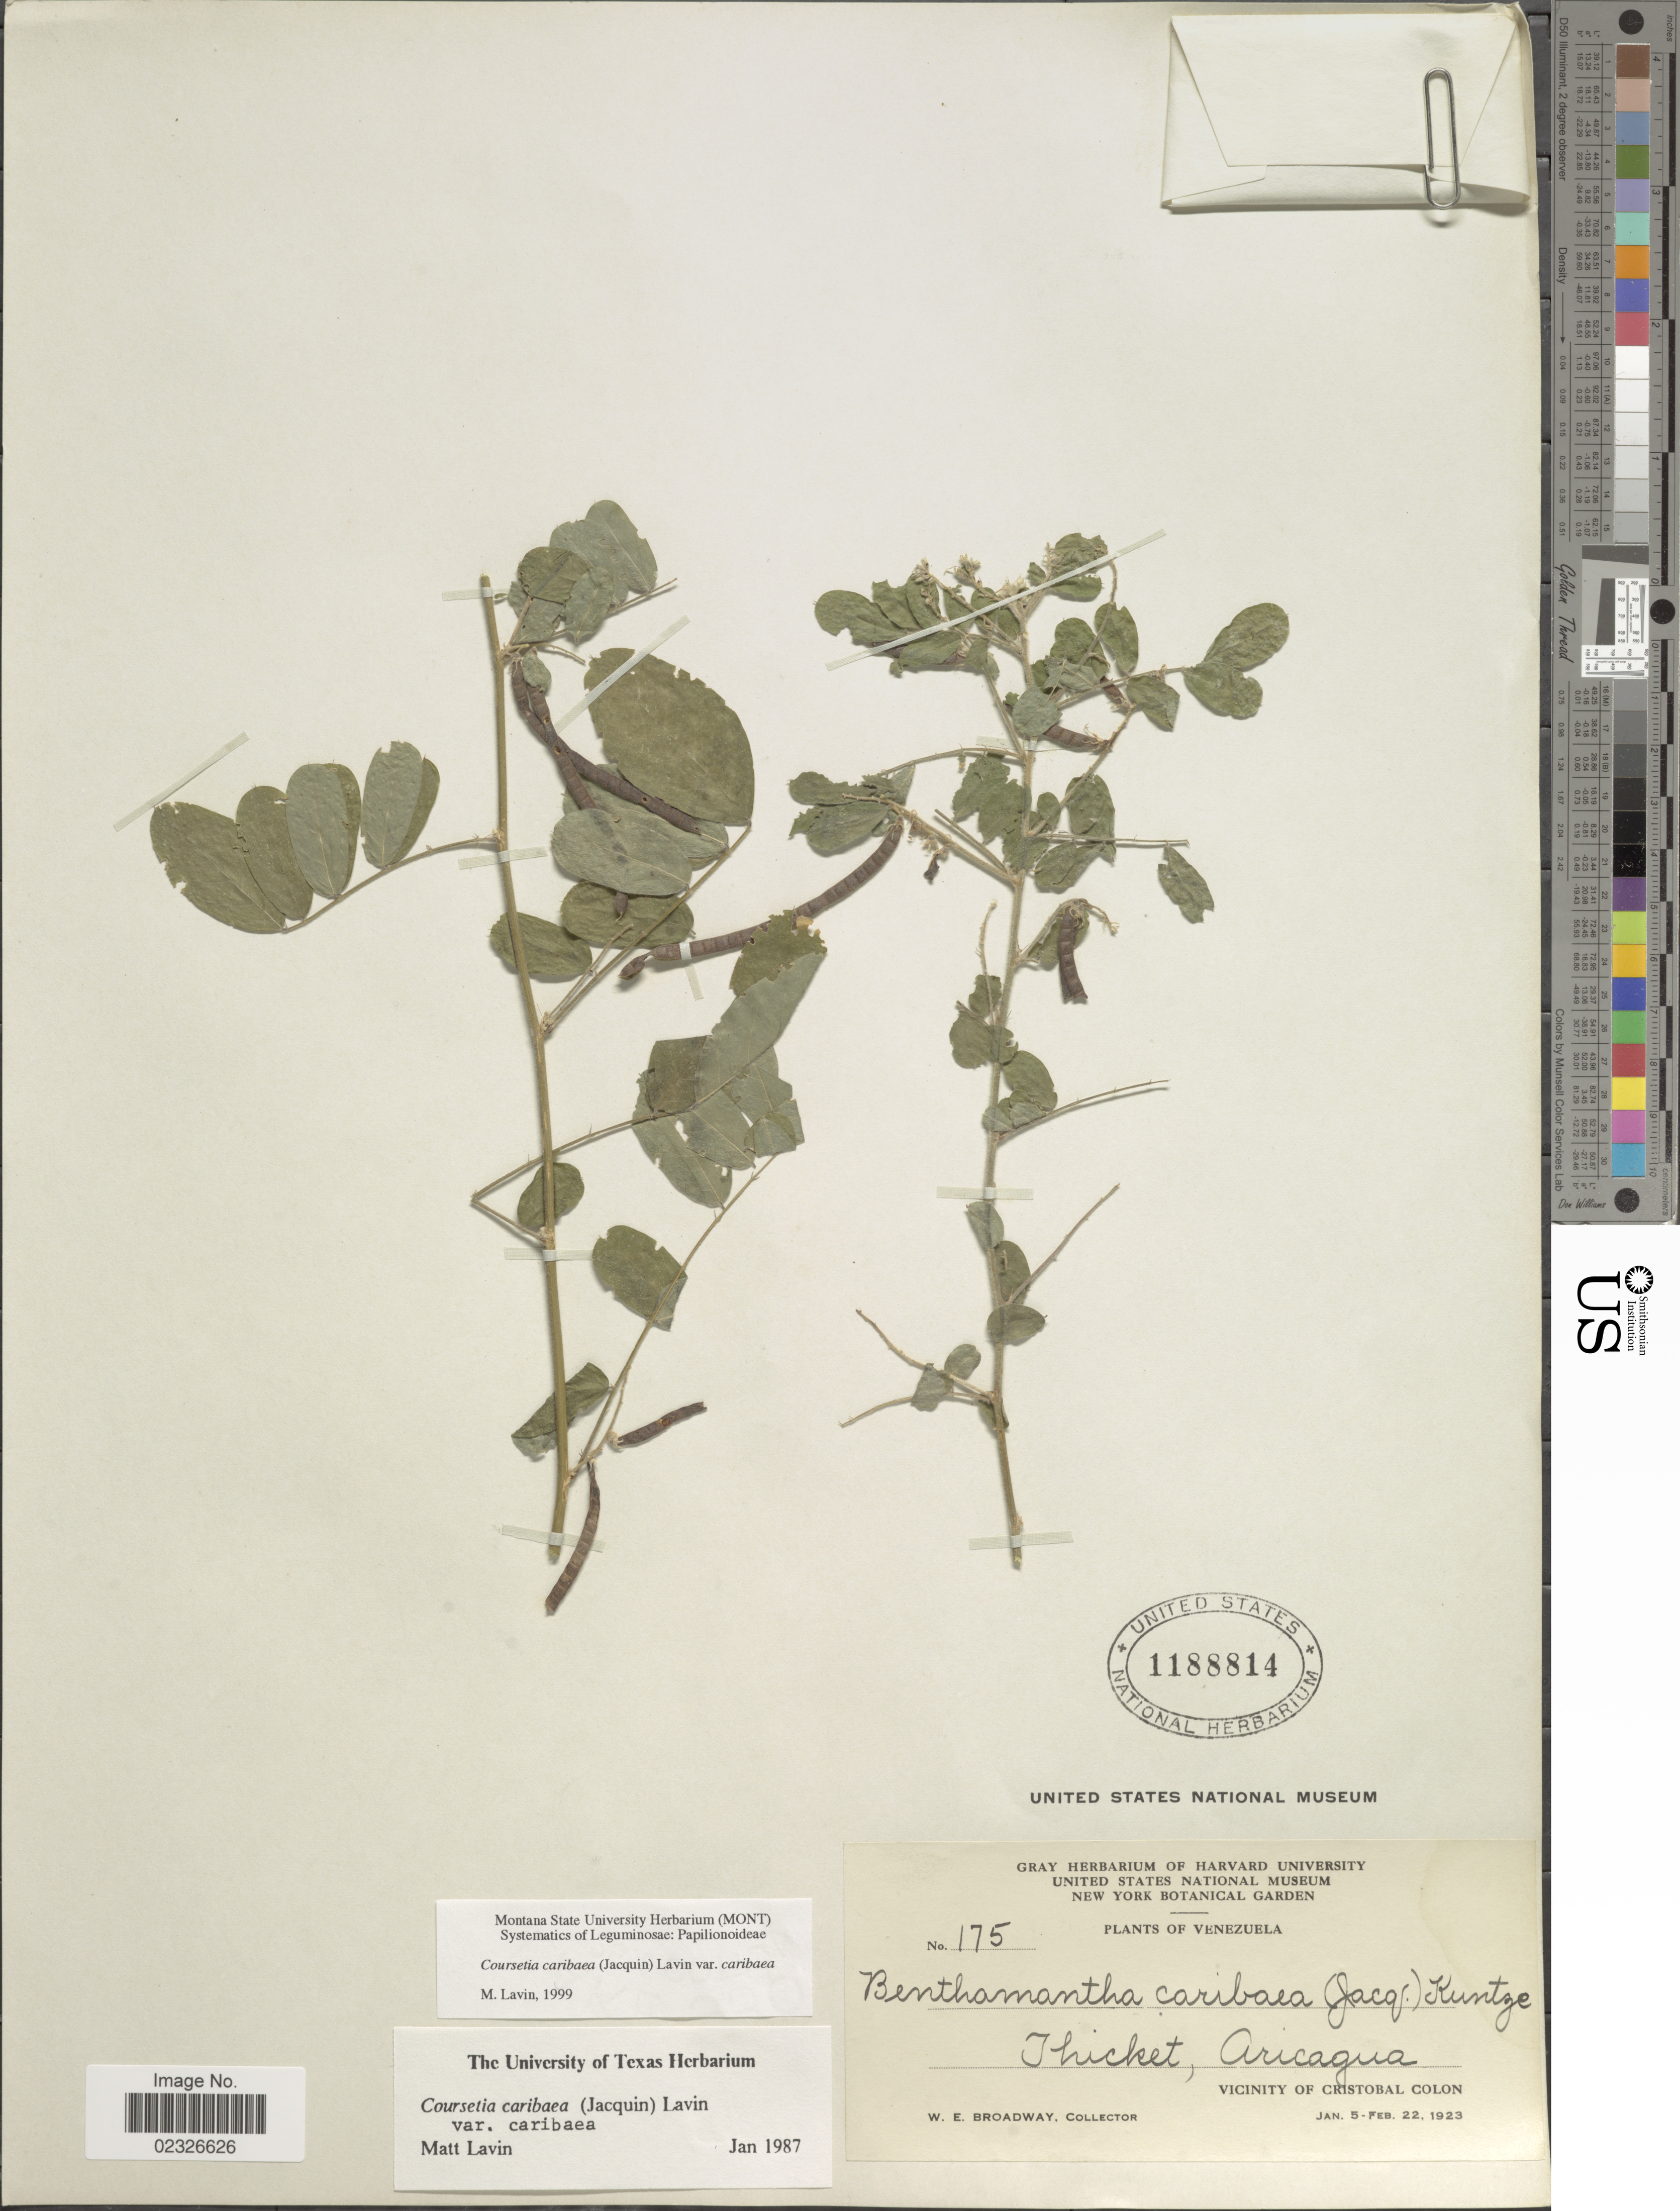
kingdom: Plantae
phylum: Tracheophyta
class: Magnoliopsida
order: Fabales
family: Fabaceae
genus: Coursetia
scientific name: Coursetia caribaea var. caribaea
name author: (Jacq.) Lavin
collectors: W. E. Broadway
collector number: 175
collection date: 1923-01-05/1923-02-22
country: Venezuela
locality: Thicket, Aricagua. Vicinity of Cristobal Colon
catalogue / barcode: US 1188814